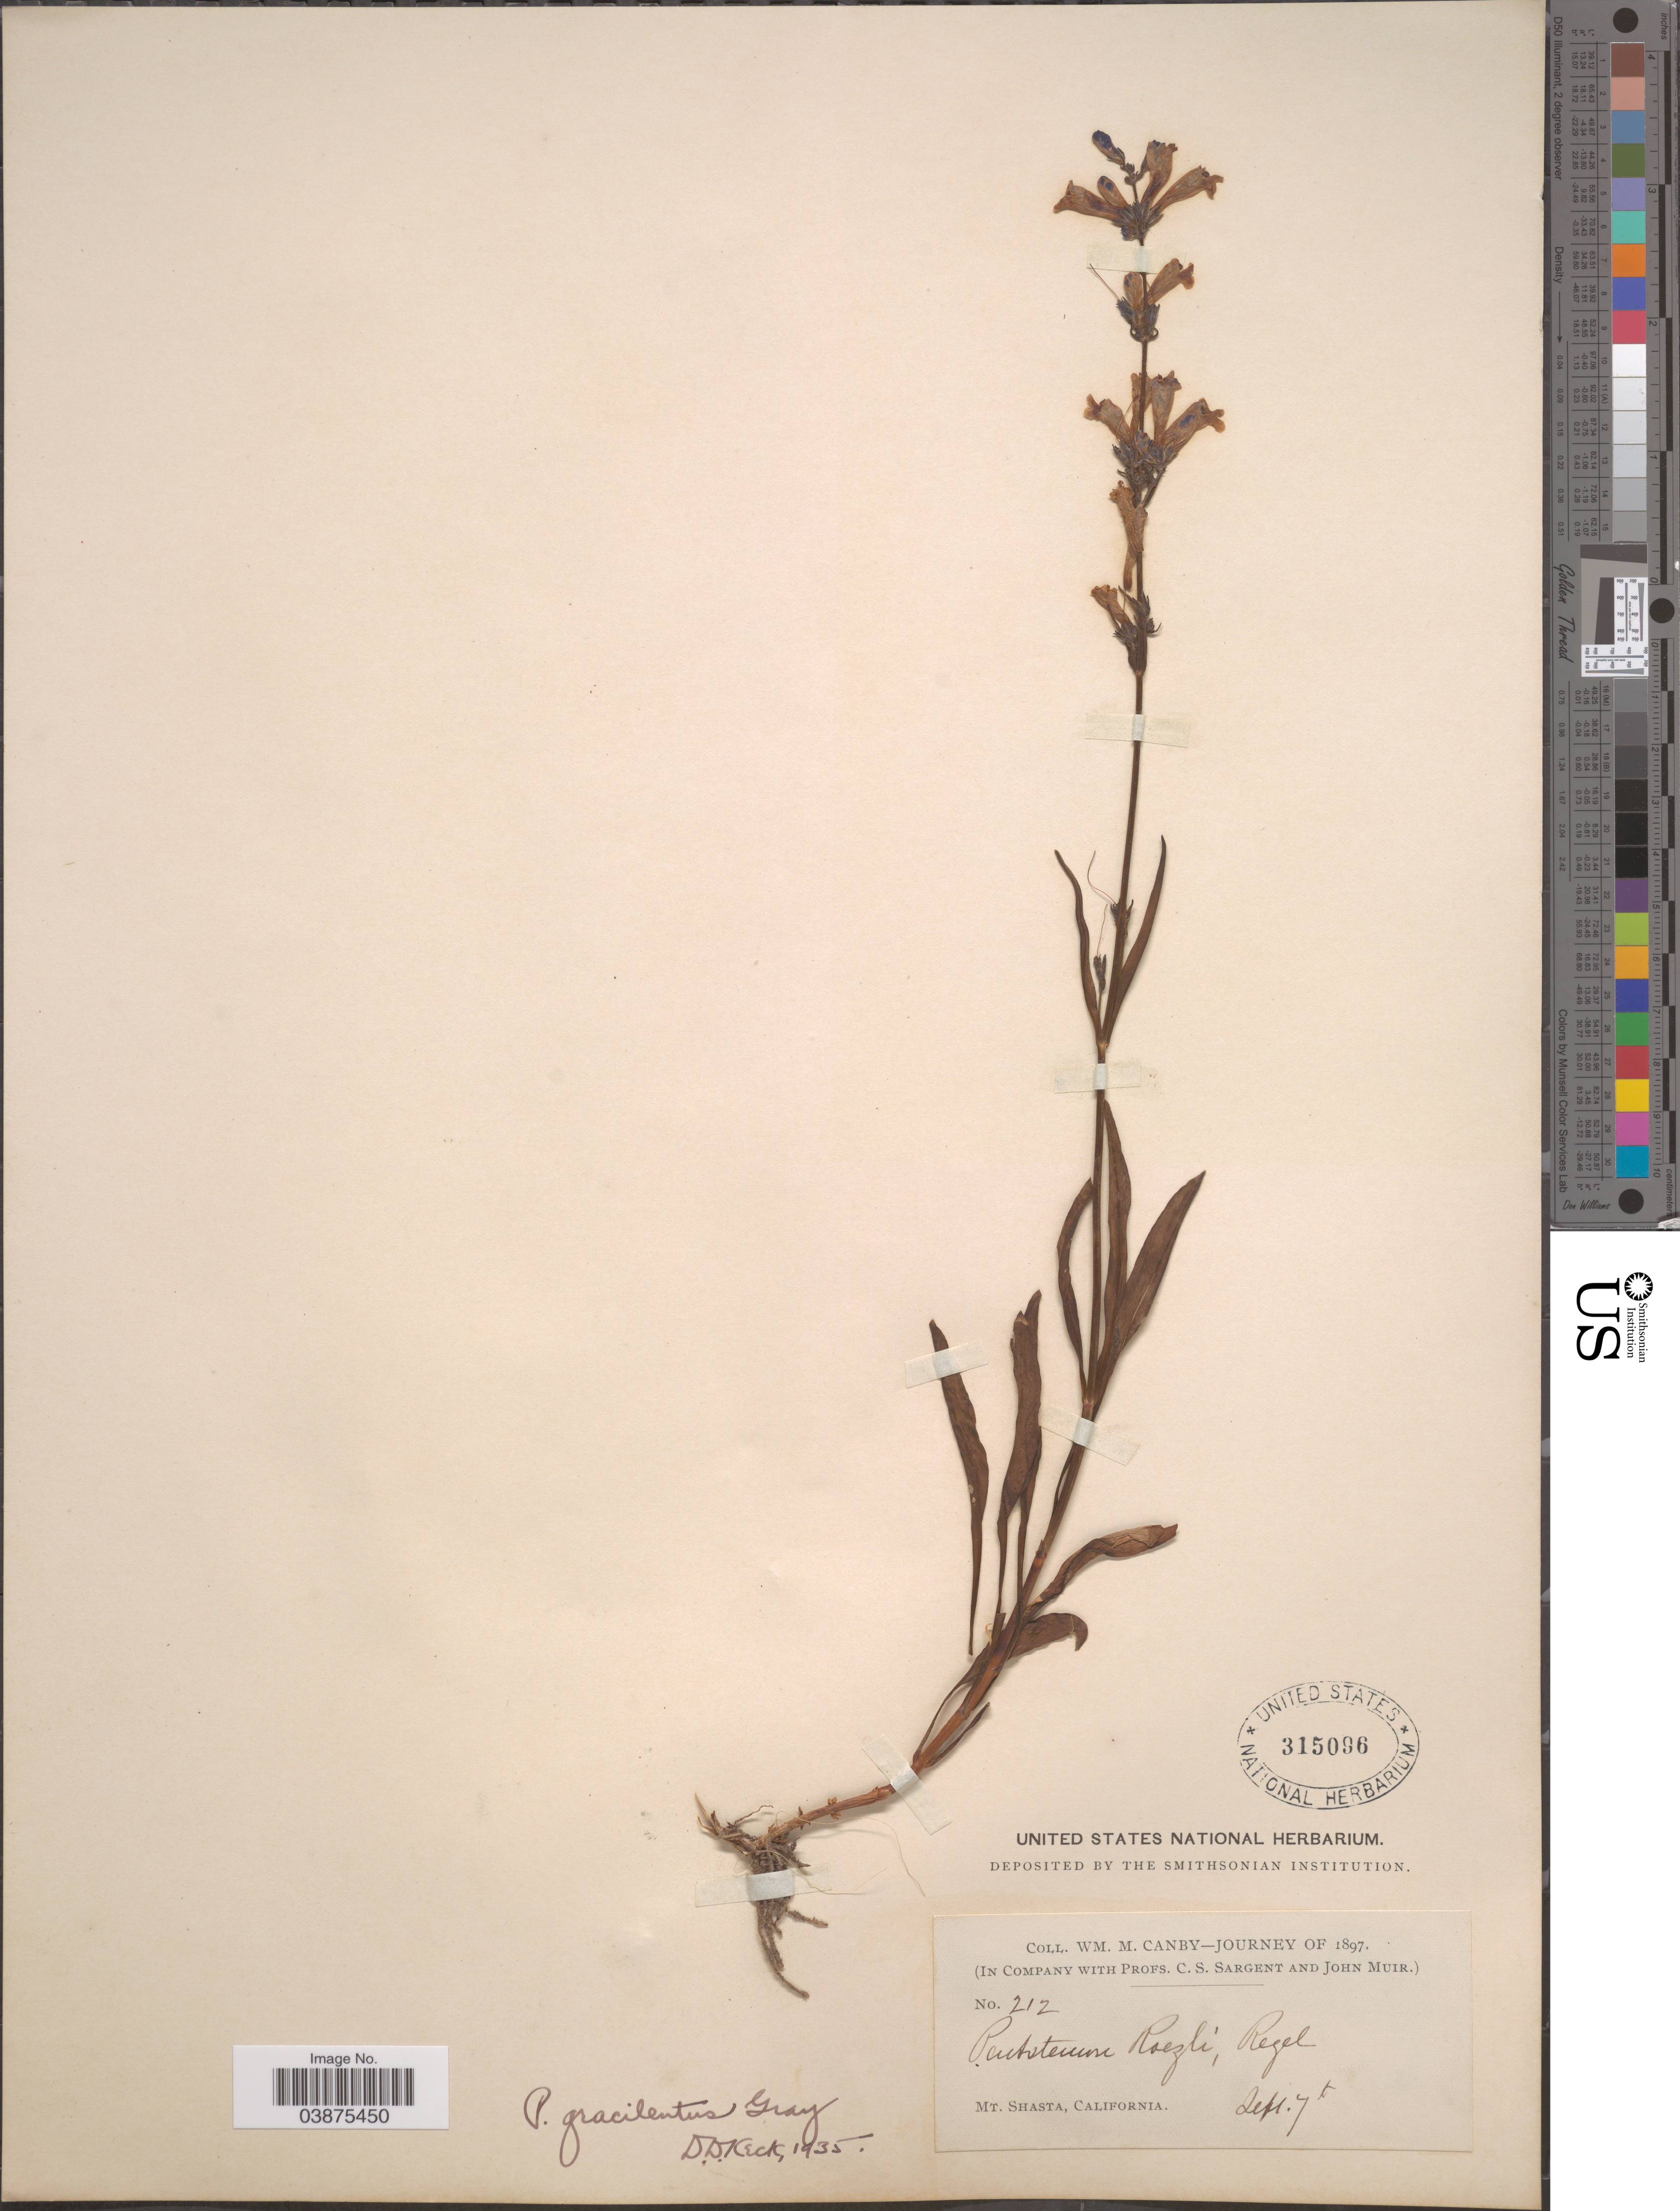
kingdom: Plantae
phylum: Tracheophyta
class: Magnoliopsida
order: Lamiales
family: Plantaginaceae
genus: Penstemon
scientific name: Penstemon gracilentus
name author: A. Gray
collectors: W. M. Canby, C. S. Sargent & J. Muir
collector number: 212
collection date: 1897-09-07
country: United States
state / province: California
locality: Mt. Shasta.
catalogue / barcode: US 315096